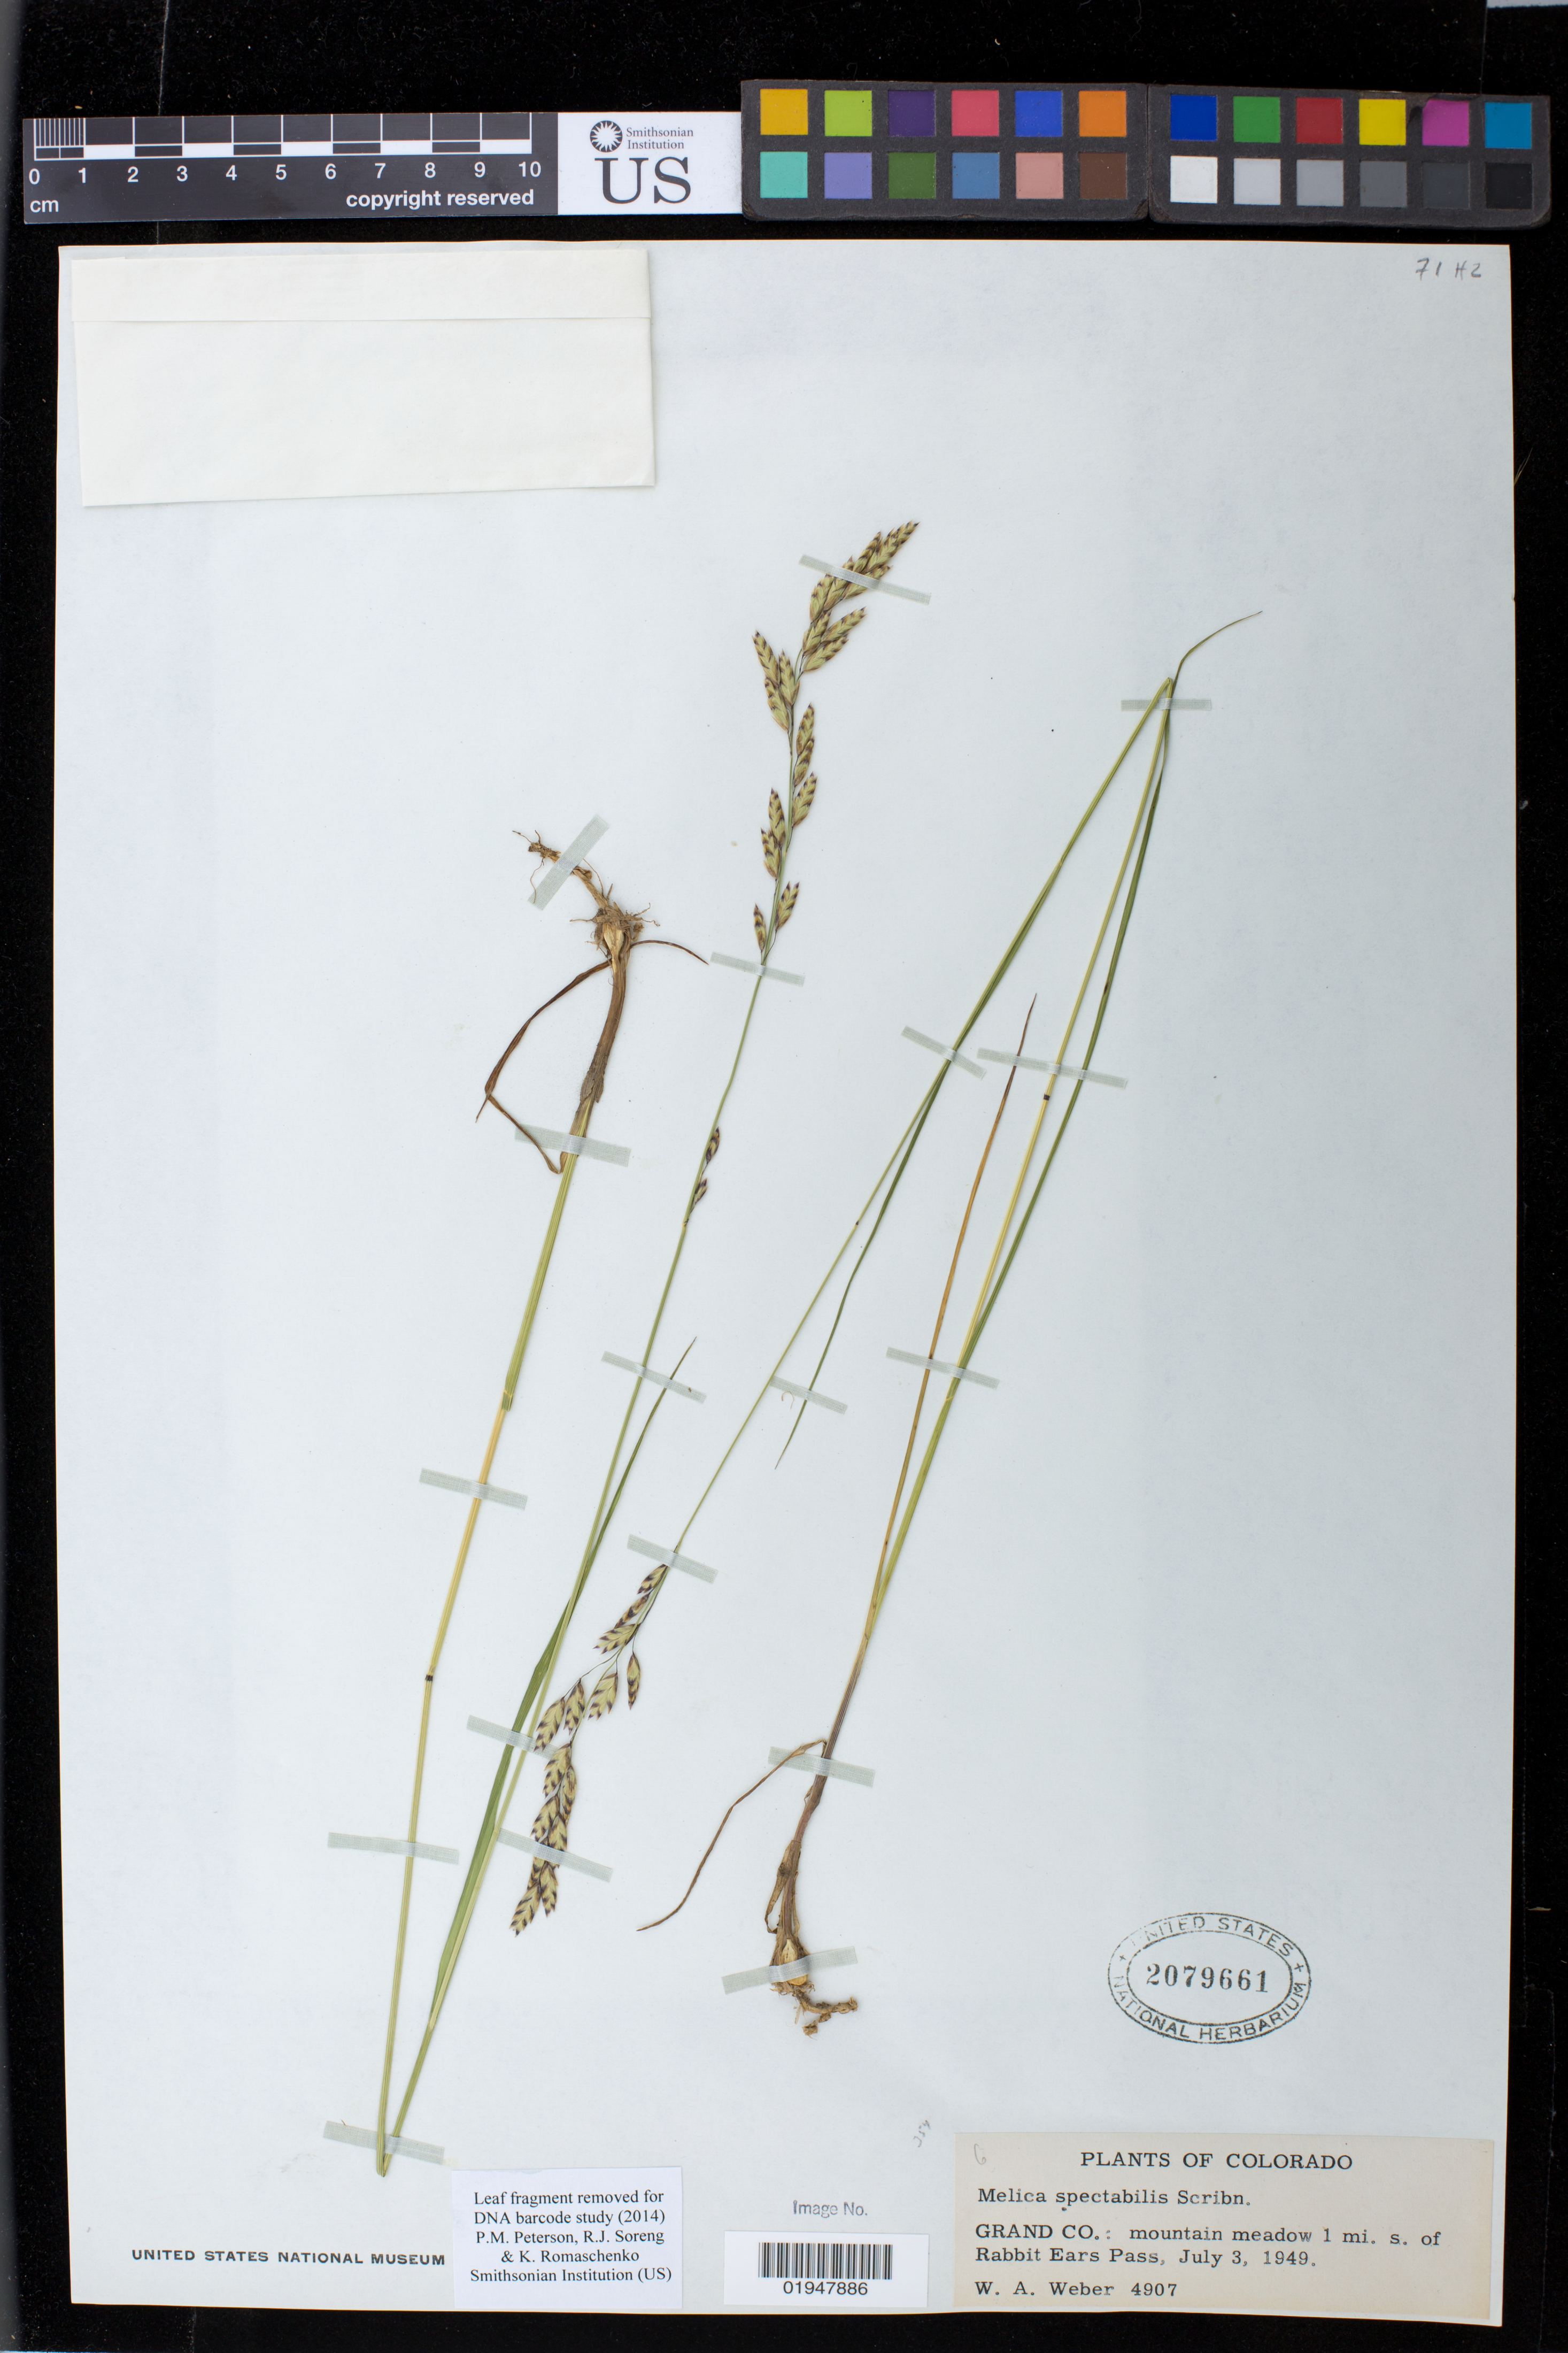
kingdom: Plantae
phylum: Tracheophyta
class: Liliopsida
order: Poales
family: Poaceae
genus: Melica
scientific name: Melica spectabilis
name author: Scribn.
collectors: W. A. Weber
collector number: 4907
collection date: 1949-07-03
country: United States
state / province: Colorado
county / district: Grand County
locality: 1 mi. s. of Rabbit Ears Pass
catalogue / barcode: US 2079661